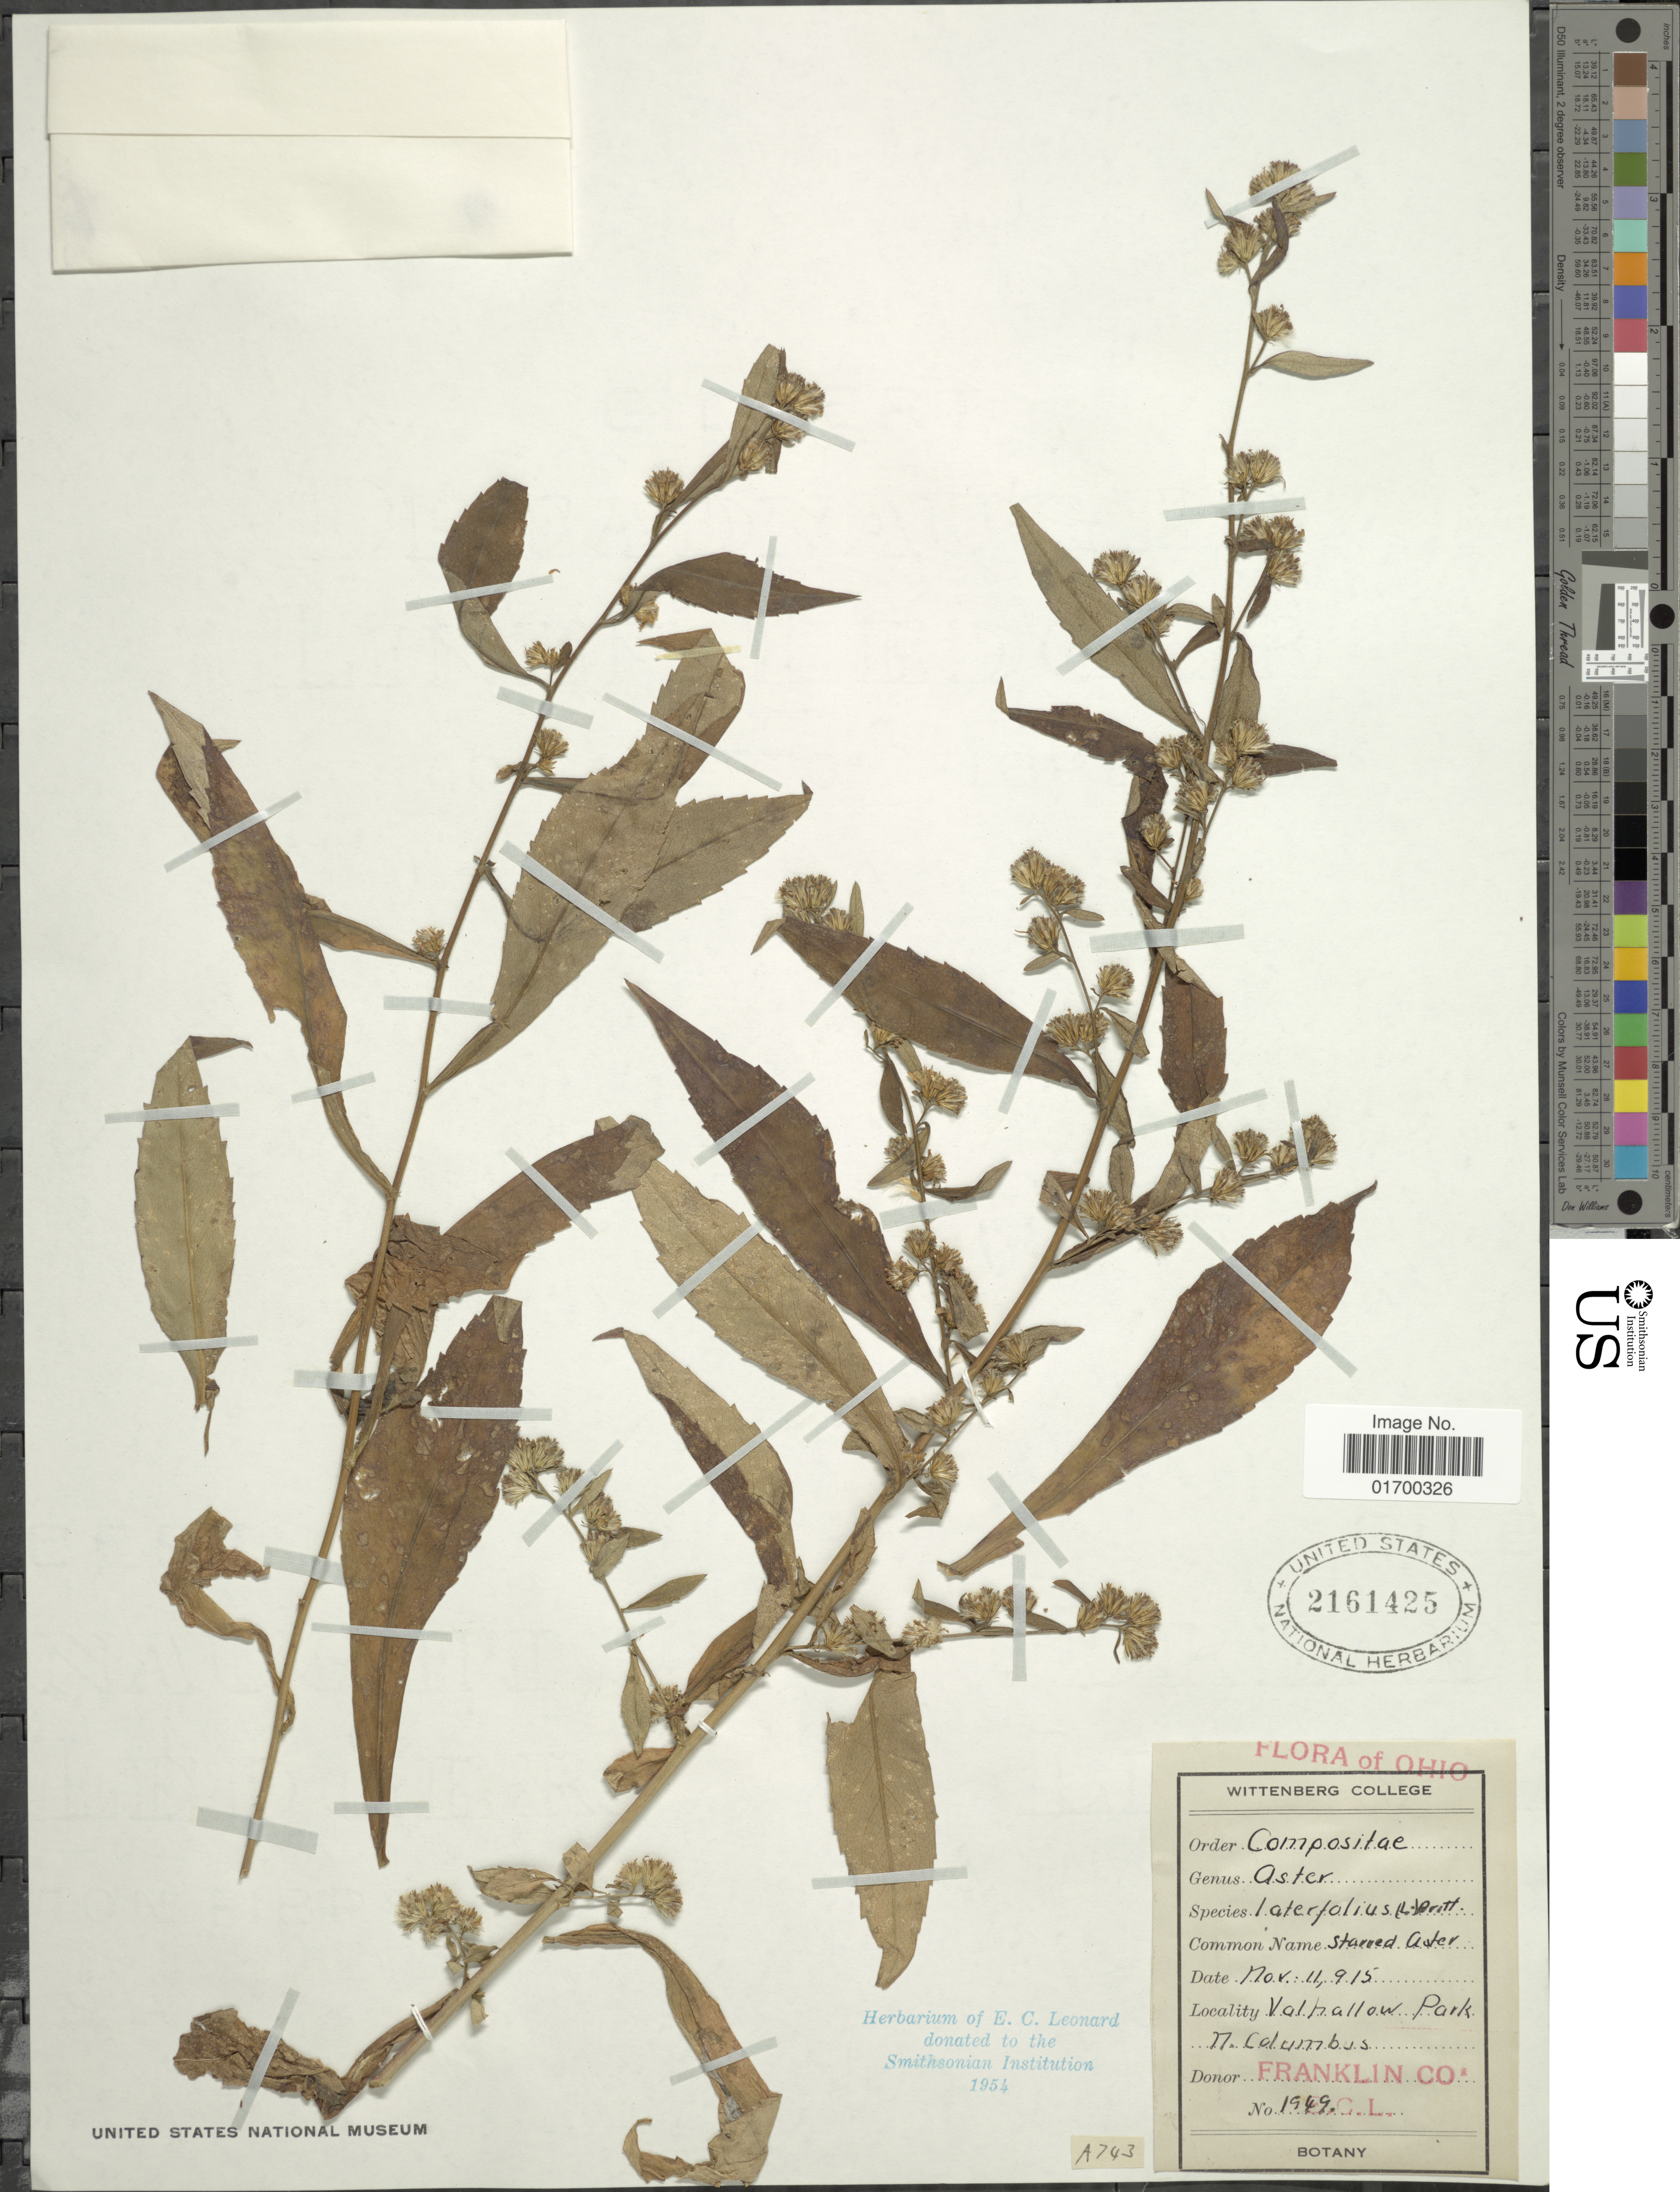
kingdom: Plantae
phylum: Tracheophyta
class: Magnoliopsida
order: Asterales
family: Asteraceae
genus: Symphyotrichum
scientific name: Symphyotrichum lateriflorum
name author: (L.) Á. Löve & D. Löve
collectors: ex herb. E.C. Leonard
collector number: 1949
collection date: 1915-11-11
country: United States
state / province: Ohio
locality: Valhallow Park, N. Colombus, Franklin Co.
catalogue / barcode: US 2161425